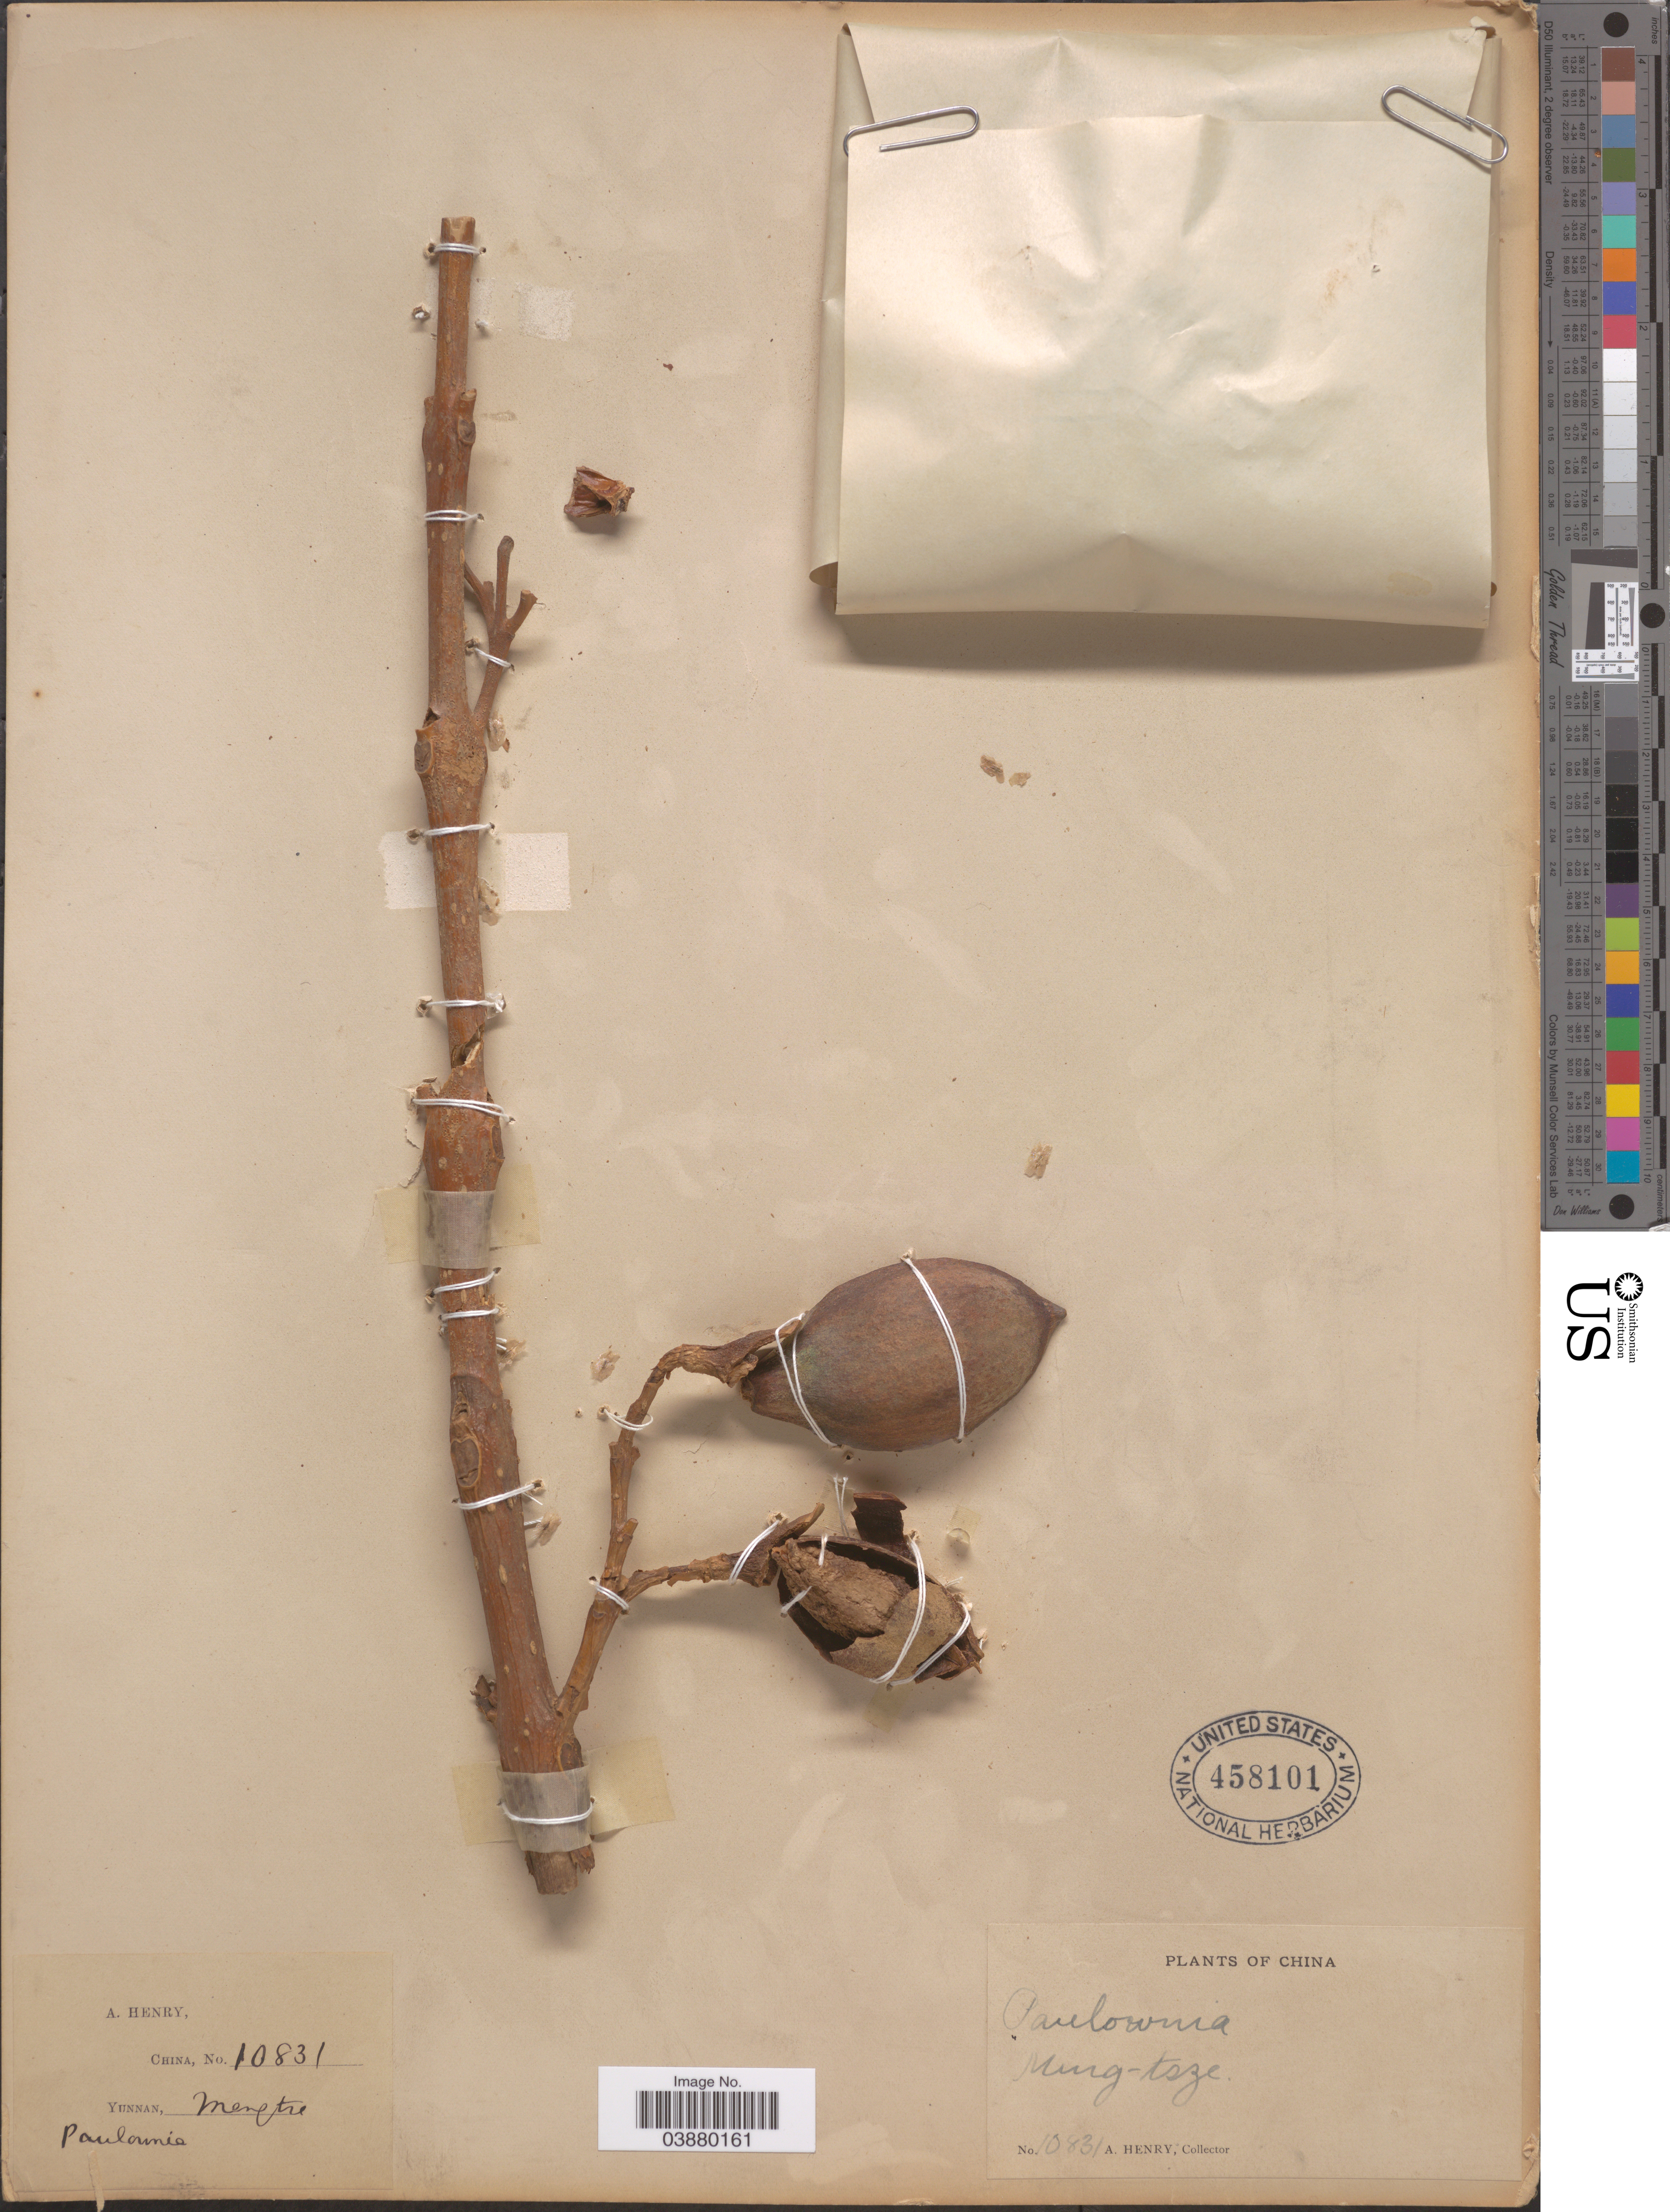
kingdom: Plantae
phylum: Tracheophyta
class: Magnoliopsida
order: Lamiales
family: Paulowniaceae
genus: Paulownia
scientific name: Paulownia sp.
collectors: A. Henry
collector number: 10831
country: China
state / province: Yunnan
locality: Meng-tsze.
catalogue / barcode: US 458101